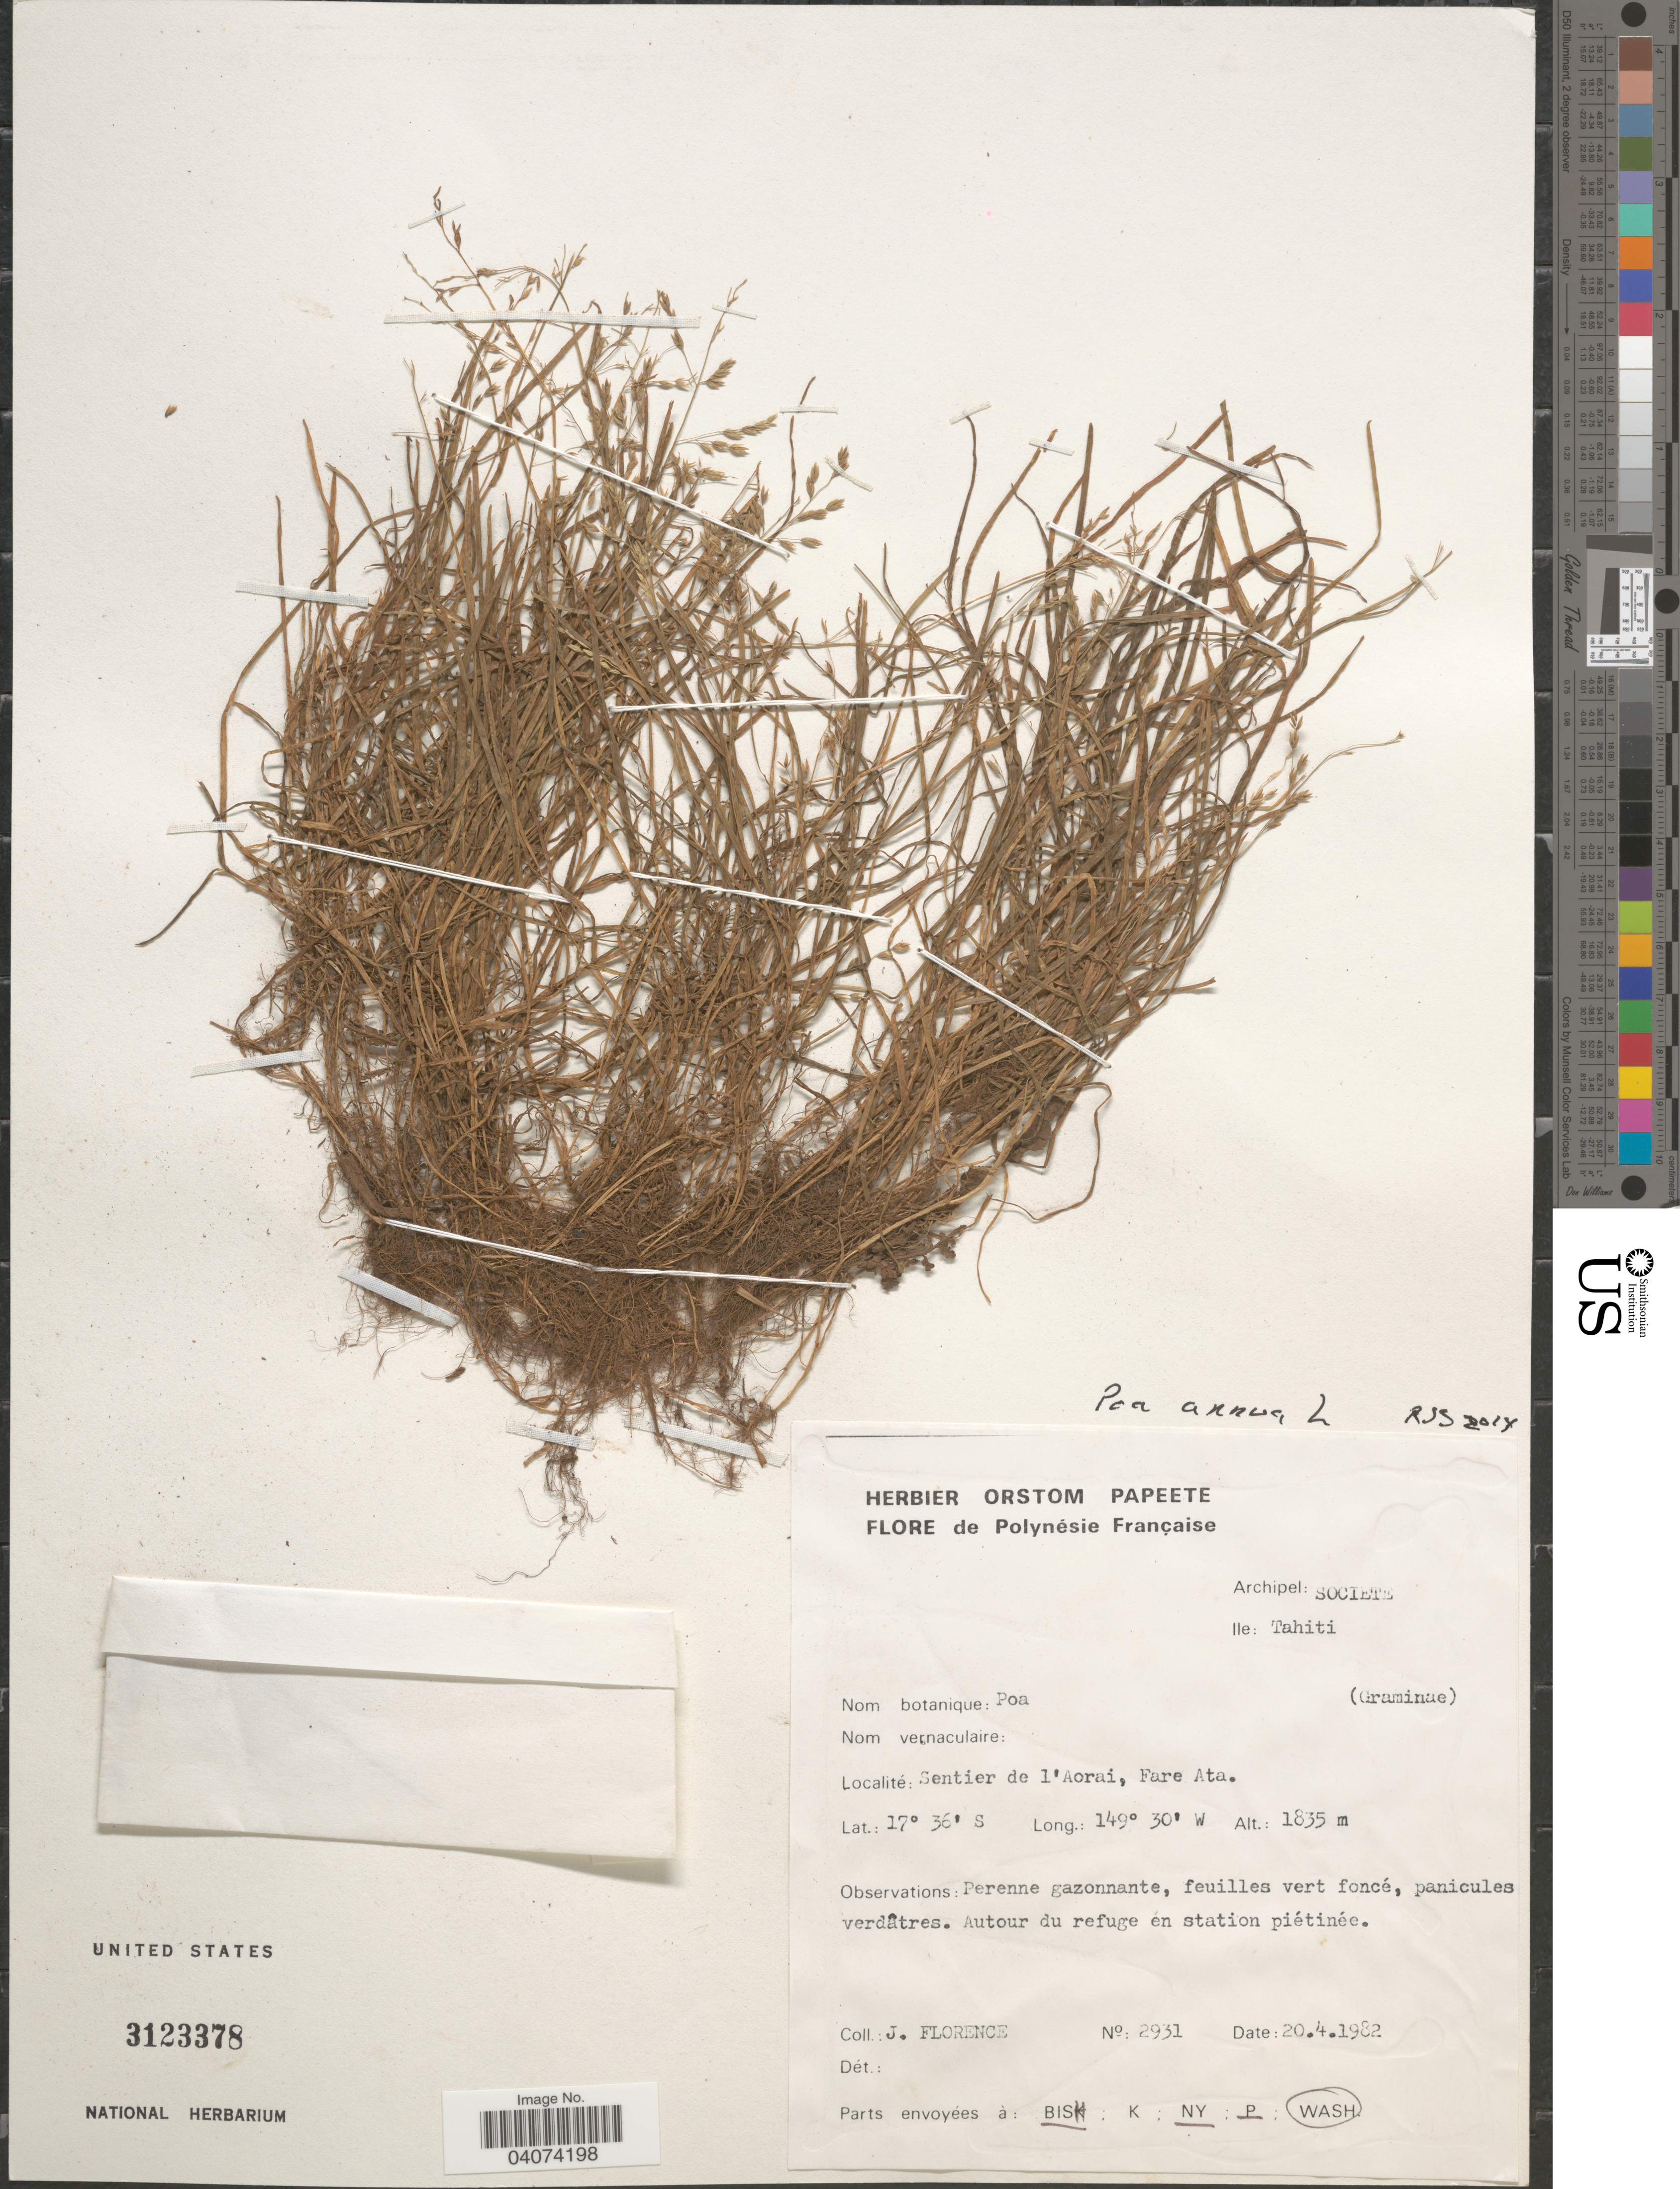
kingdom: Plantae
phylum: Tracheophyta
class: Liliopsida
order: Poales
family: Poaceae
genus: Poa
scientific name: Poa annua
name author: L.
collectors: J. Florence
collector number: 2931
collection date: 1982-04-20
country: French Polynesia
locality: Archipel: Societe. Ile: Tahiti. Sentier de l'Aorai, Fare Ata.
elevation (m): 1835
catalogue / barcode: US 3123378